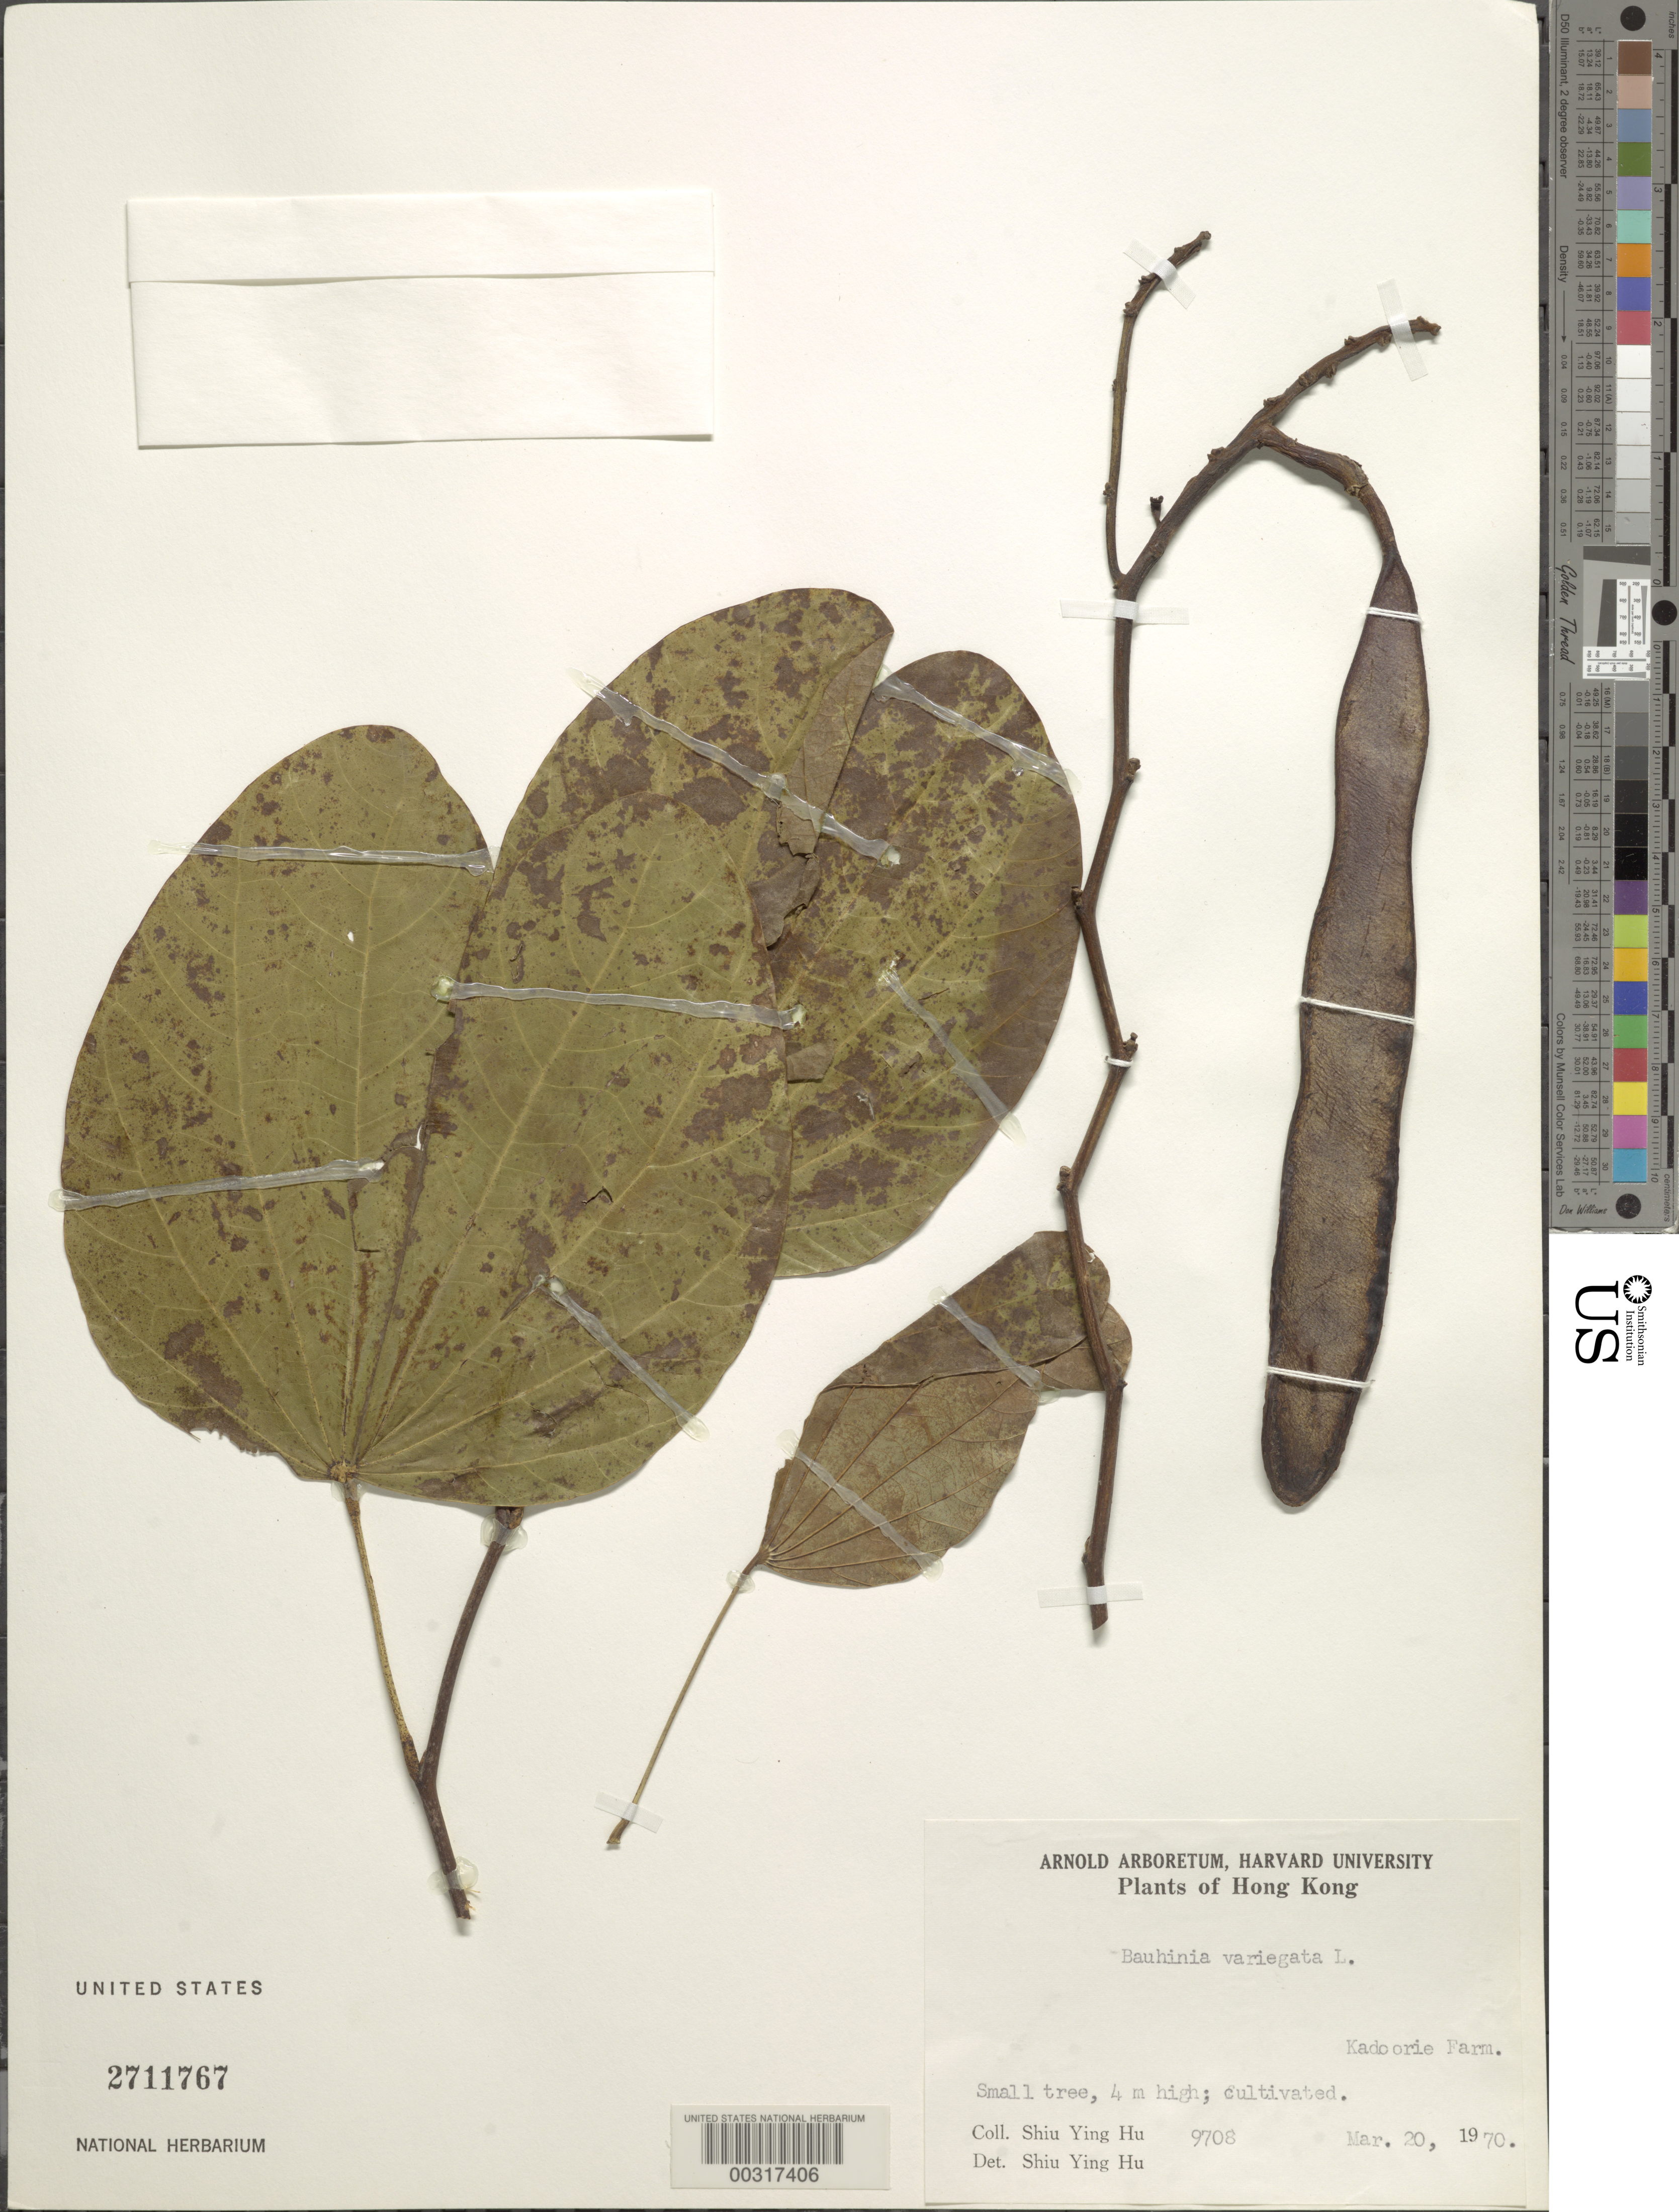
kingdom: Plantae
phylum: Tracheophyta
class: Magnoliopsida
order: Fabales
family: Fabaceae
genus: Phanera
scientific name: Phanera variegata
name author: (L.) Benth.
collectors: S. Y. Hu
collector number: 9708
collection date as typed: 20 Mar 1970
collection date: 1970-03-20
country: China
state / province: Hong Kong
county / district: New Territories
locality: Kadoorie farm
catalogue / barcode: US 2711767